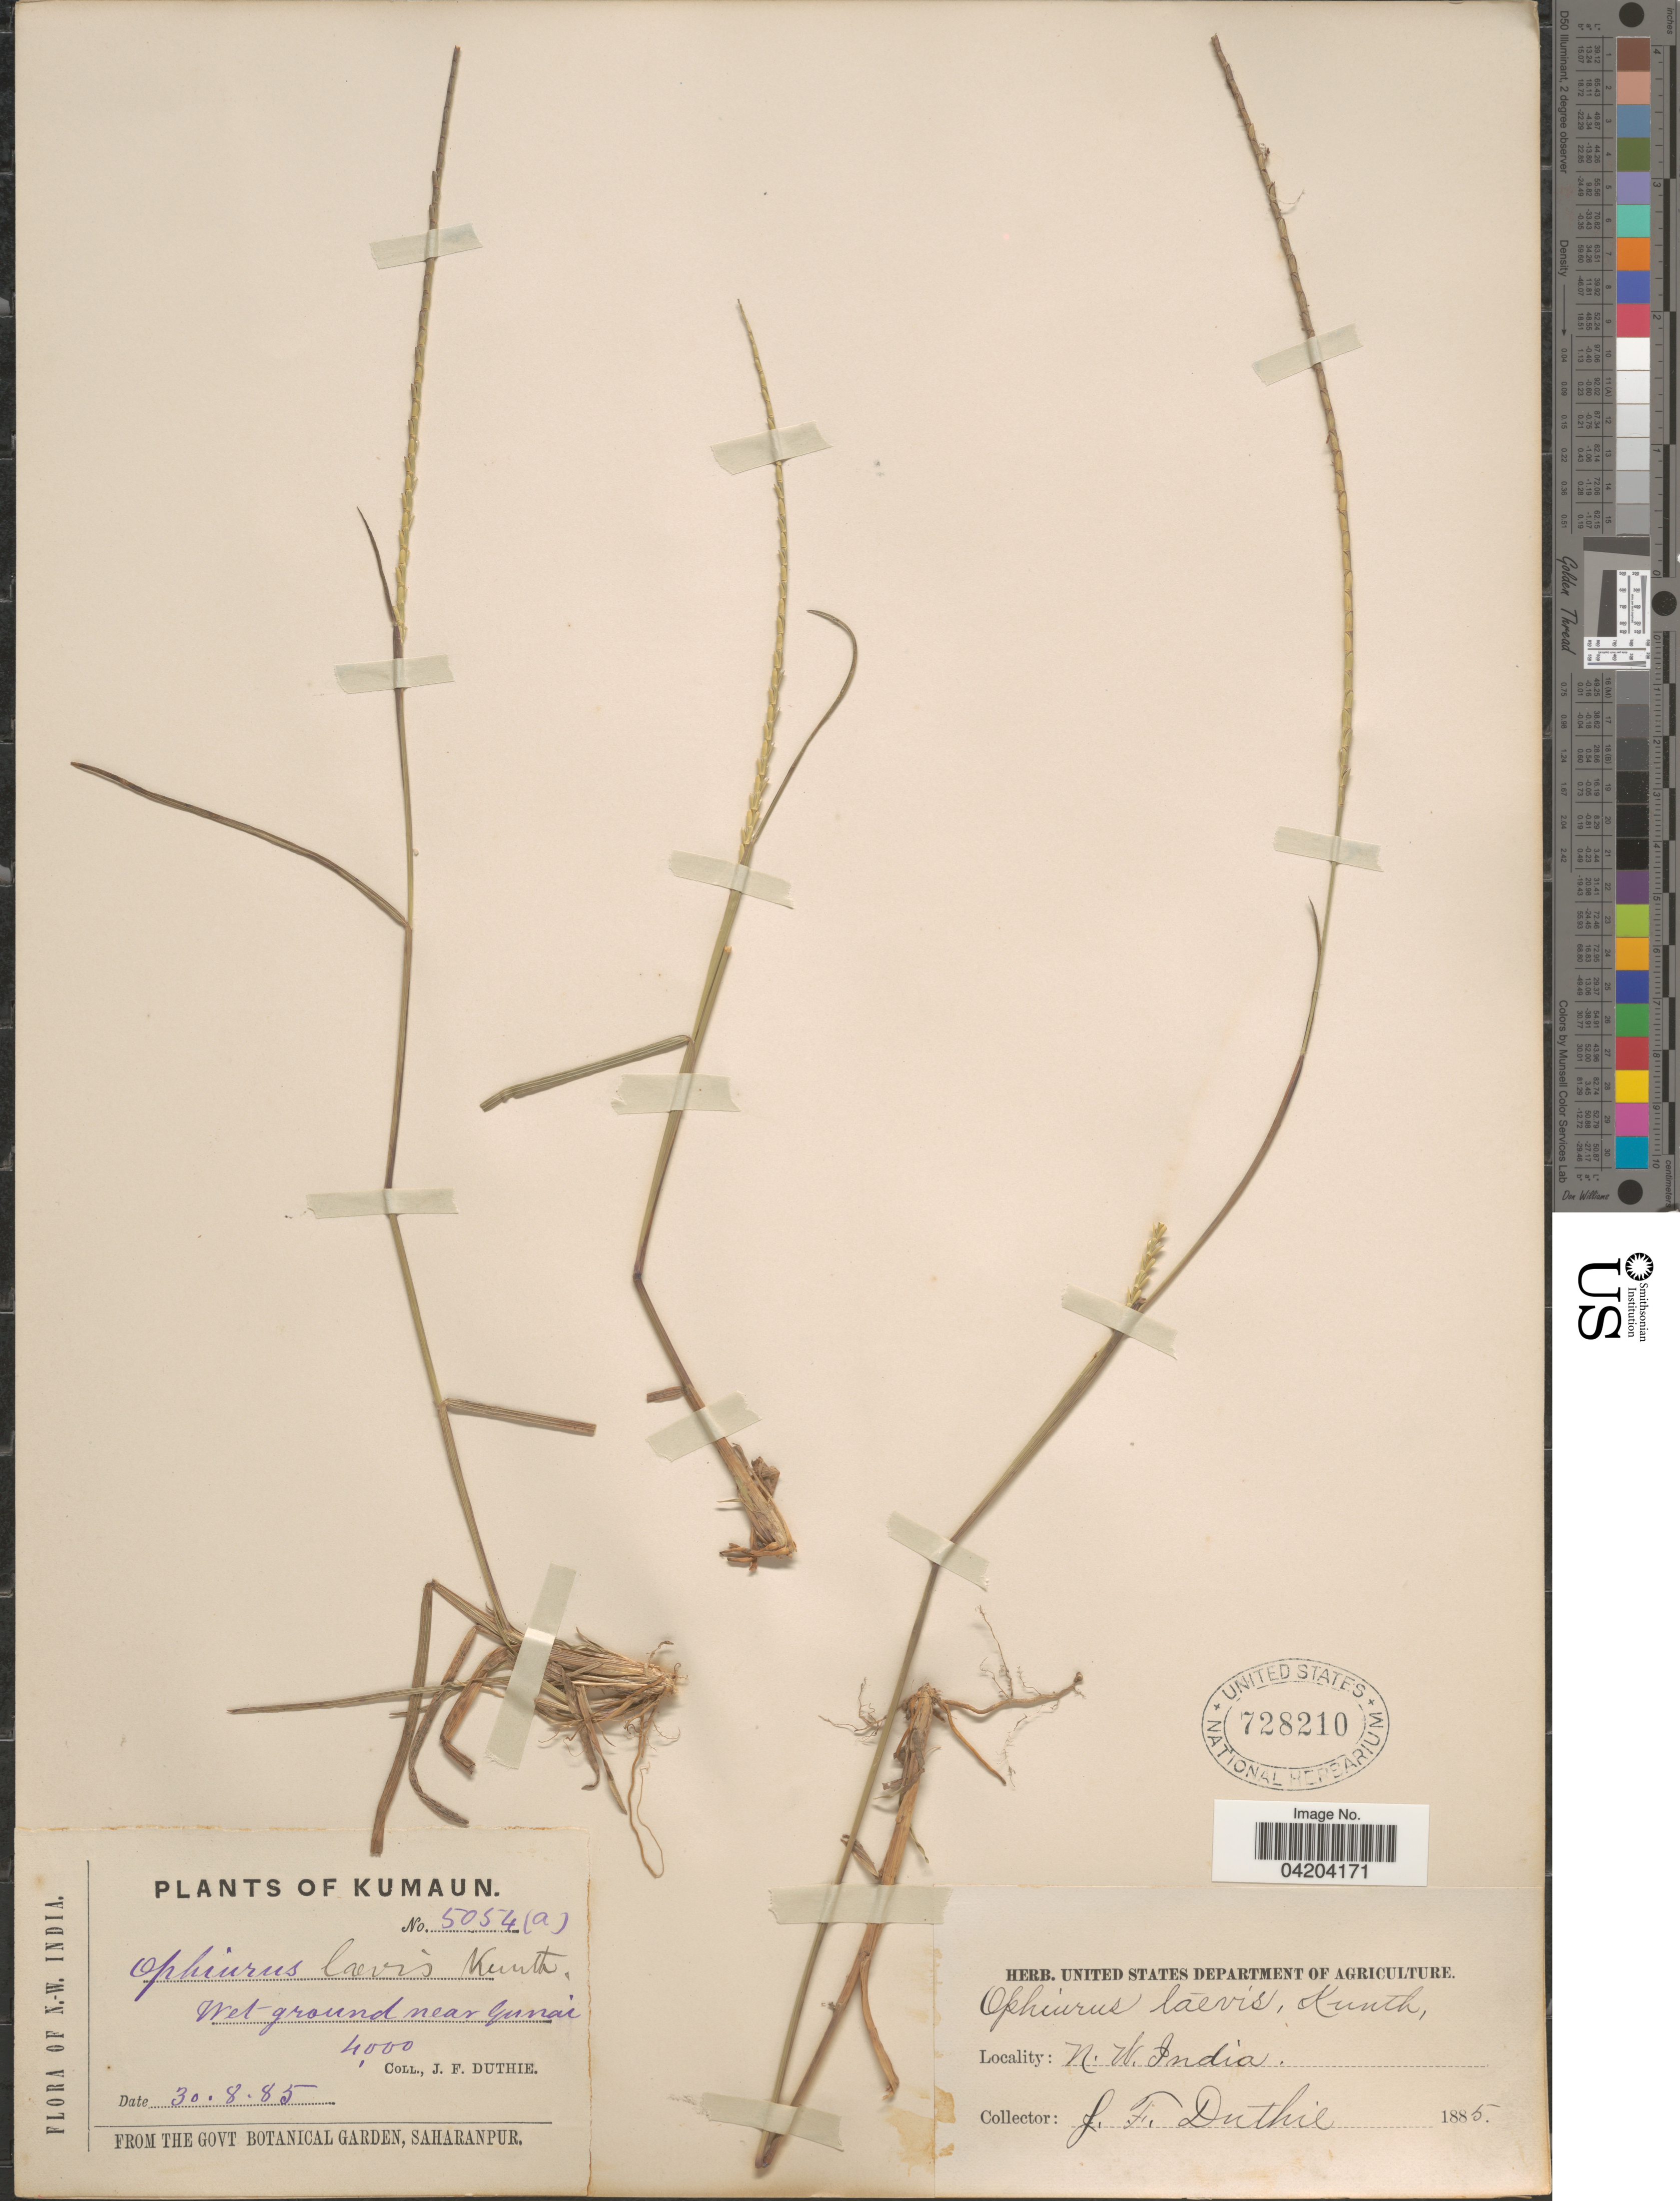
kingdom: Plantae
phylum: Tracheophyta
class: Liliopsida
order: Poales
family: Poaceae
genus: Mnesithea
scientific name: Mnesithea laevis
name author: (Retz.) Kunth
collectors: J. F. Duthie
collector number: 5054(a)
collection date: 1885-08-30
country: India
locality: N.W. India. Kumaun. Wet ground near Gunai.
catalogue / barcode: US 728210